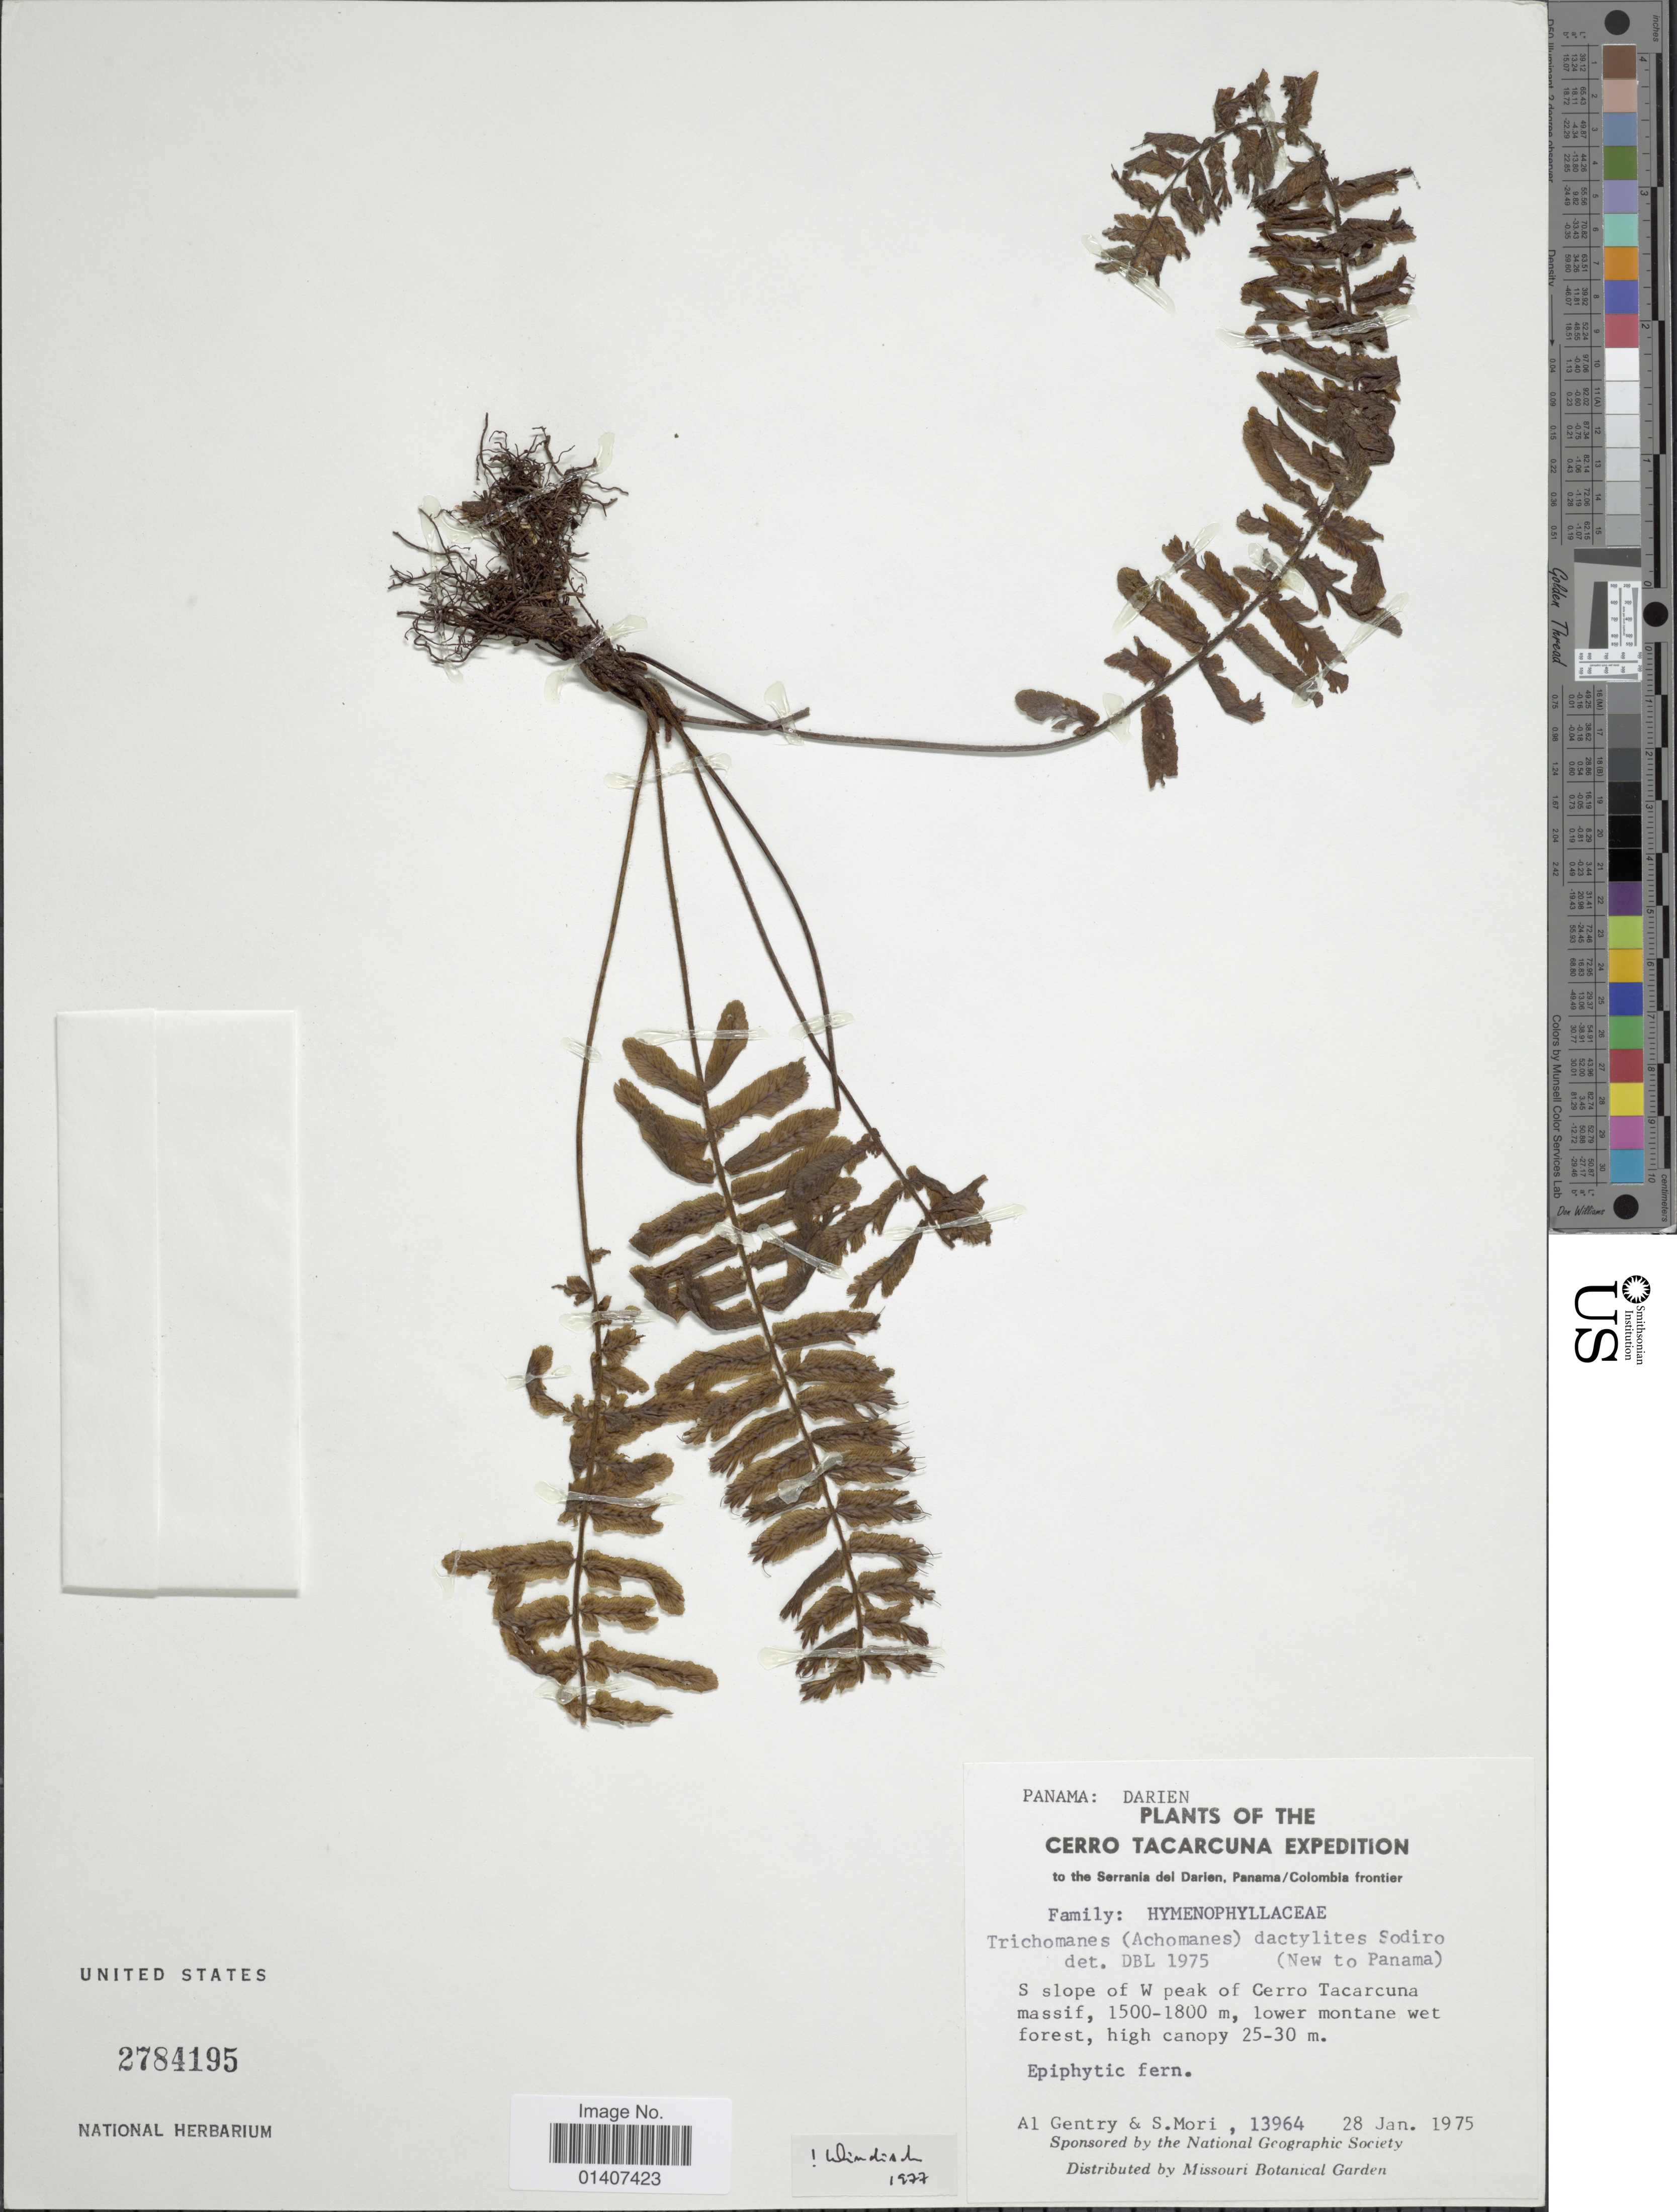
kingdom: Plantae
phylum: Tracheophyta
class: Polypodiopsida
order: Hymenophyllales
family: Hymenophyllaceae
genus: Trichomanes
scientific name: Trichomanes dactylites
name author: Sodiro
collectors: A. H. Gentry & S. Mori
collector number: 13964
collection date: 1975-01-28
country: Panama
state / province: Darién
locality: Cerro Tacarcuna, Panama: Darien, S slope of W peak of Cerro Tacarcuna massif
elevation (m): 1500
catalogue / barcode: US 2784195